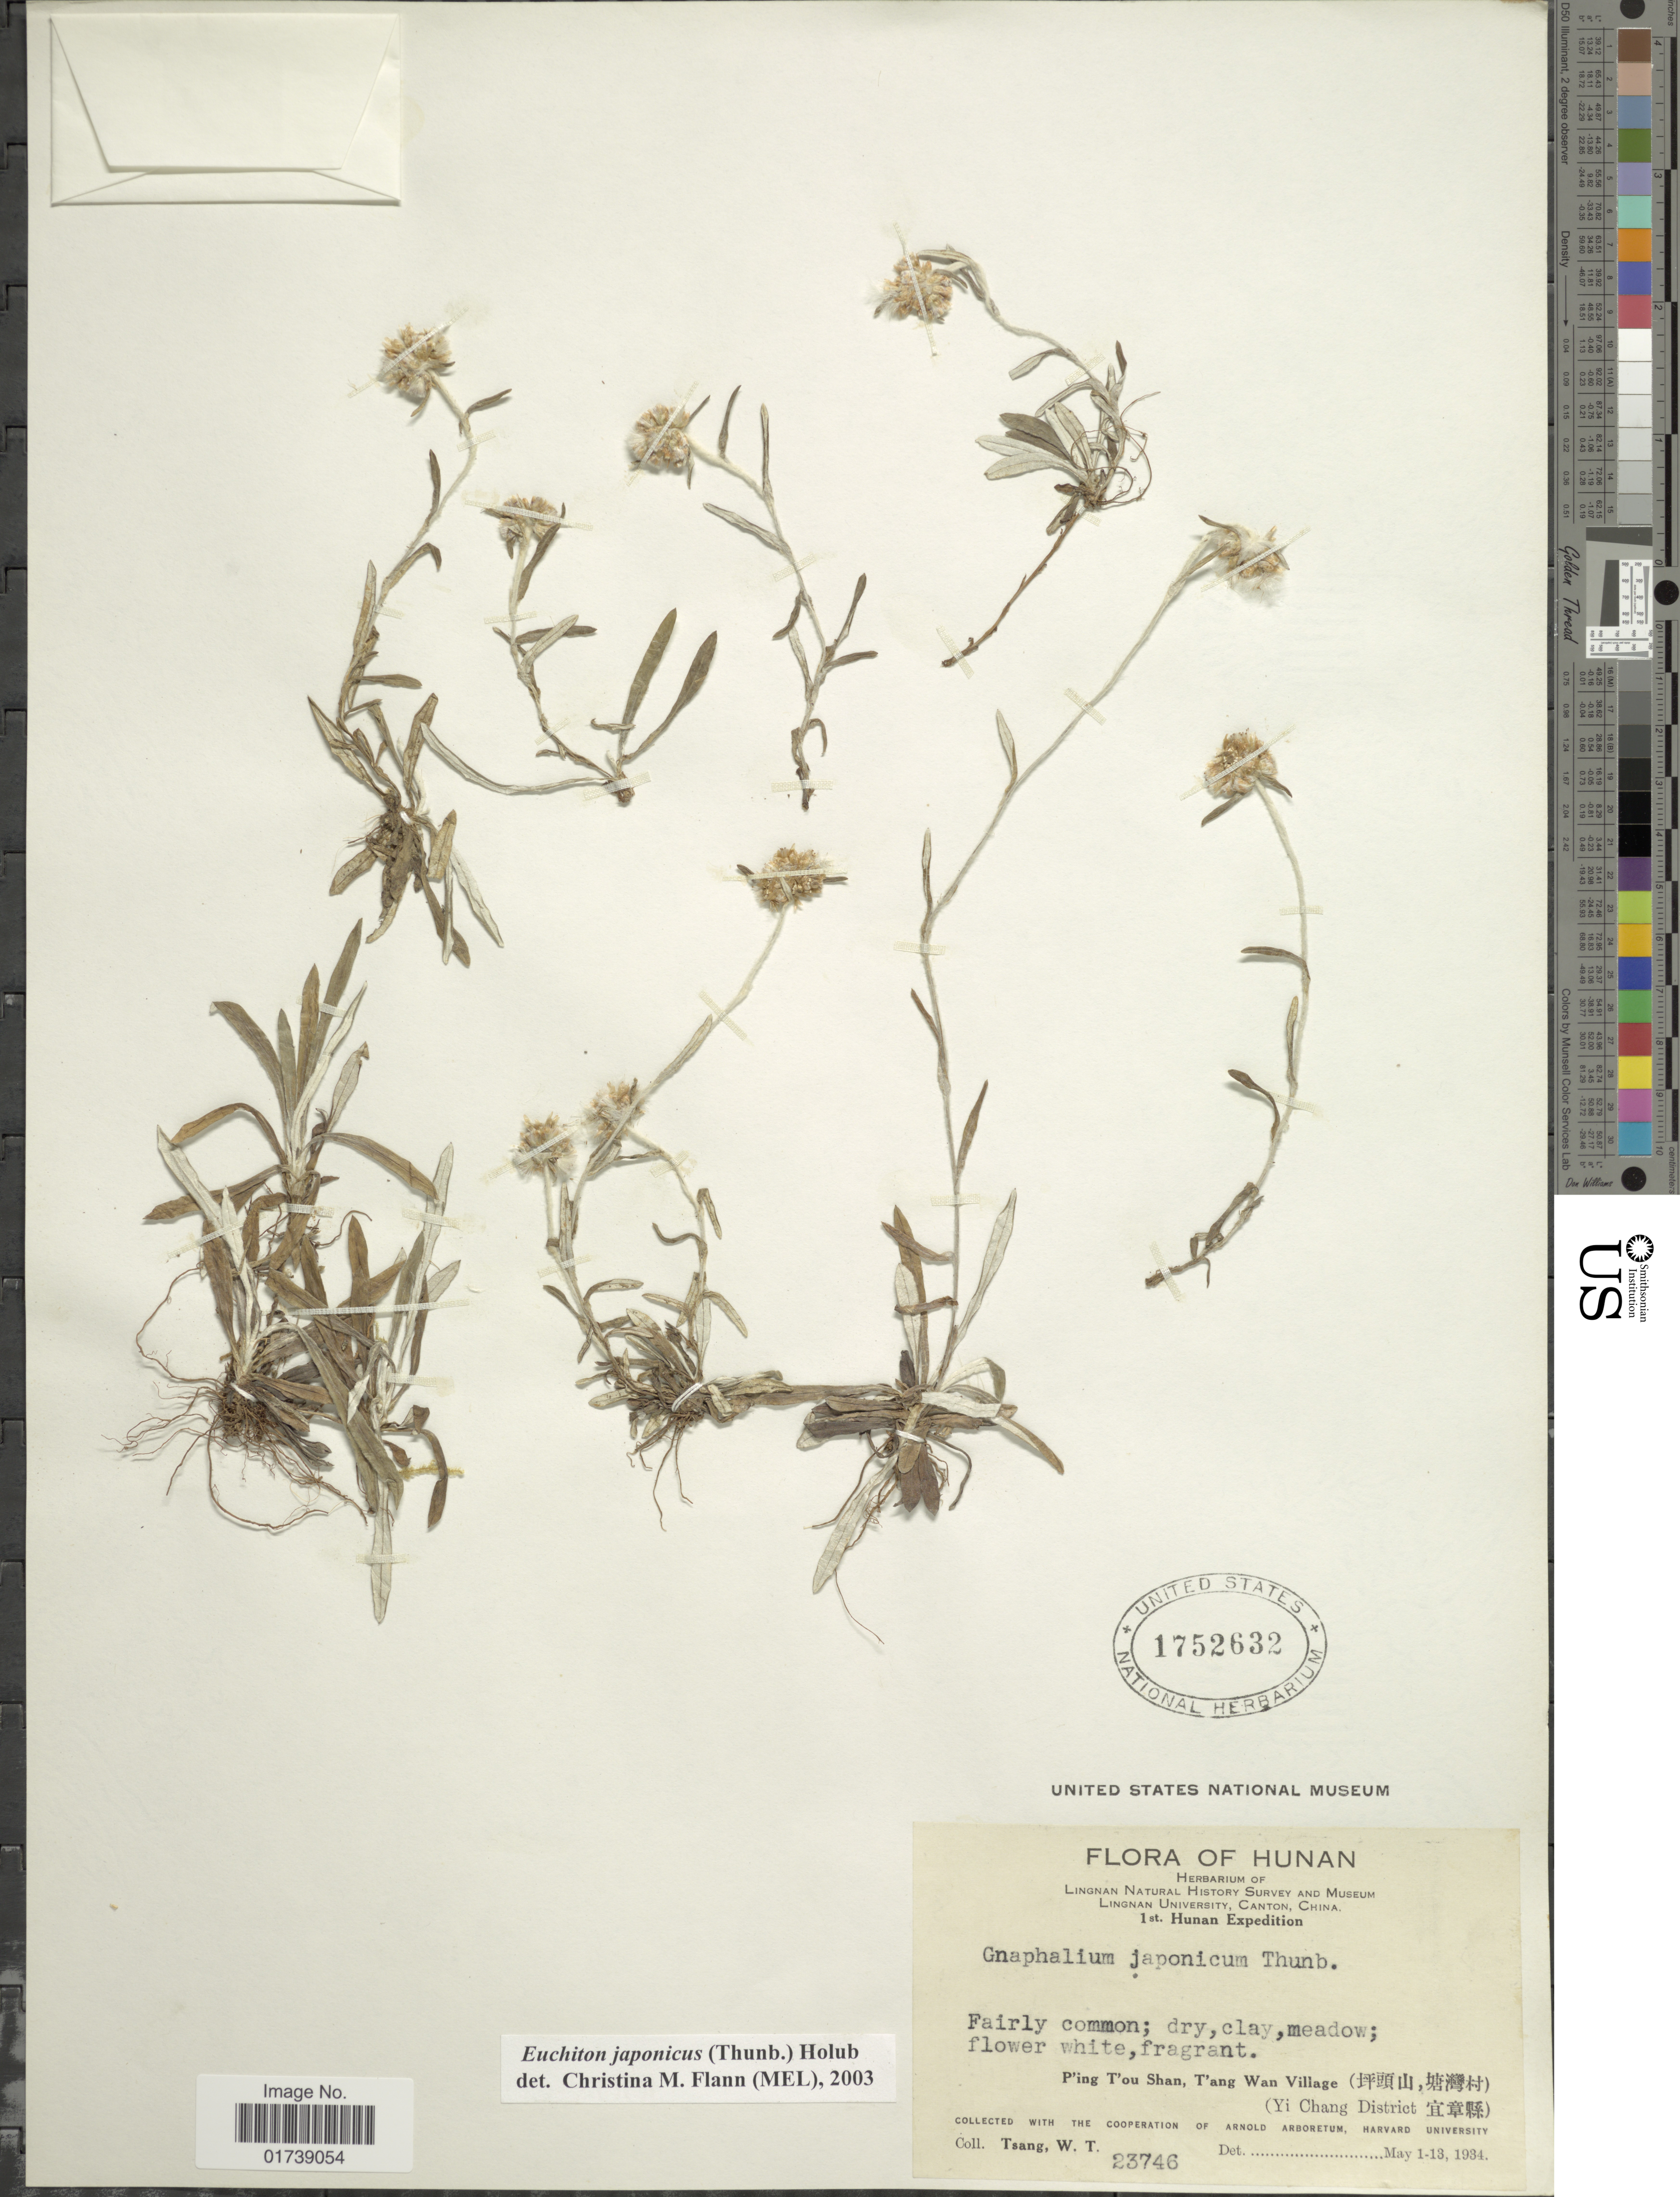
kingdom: Plantae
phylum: Tracheophyta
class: Magnoliopsida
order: Asterales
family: Asteraceae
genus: Euchiton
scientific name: Euchiton japonicus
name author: (Thunb.) Anderb.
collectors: W. T. Tsang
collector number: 23746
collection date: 1934-05-01/1934-05-13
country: China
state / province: Hunan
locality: P'ing T'ou Shan, T'ang Wan Village (Yu Chang District)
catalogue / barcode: US 1752632